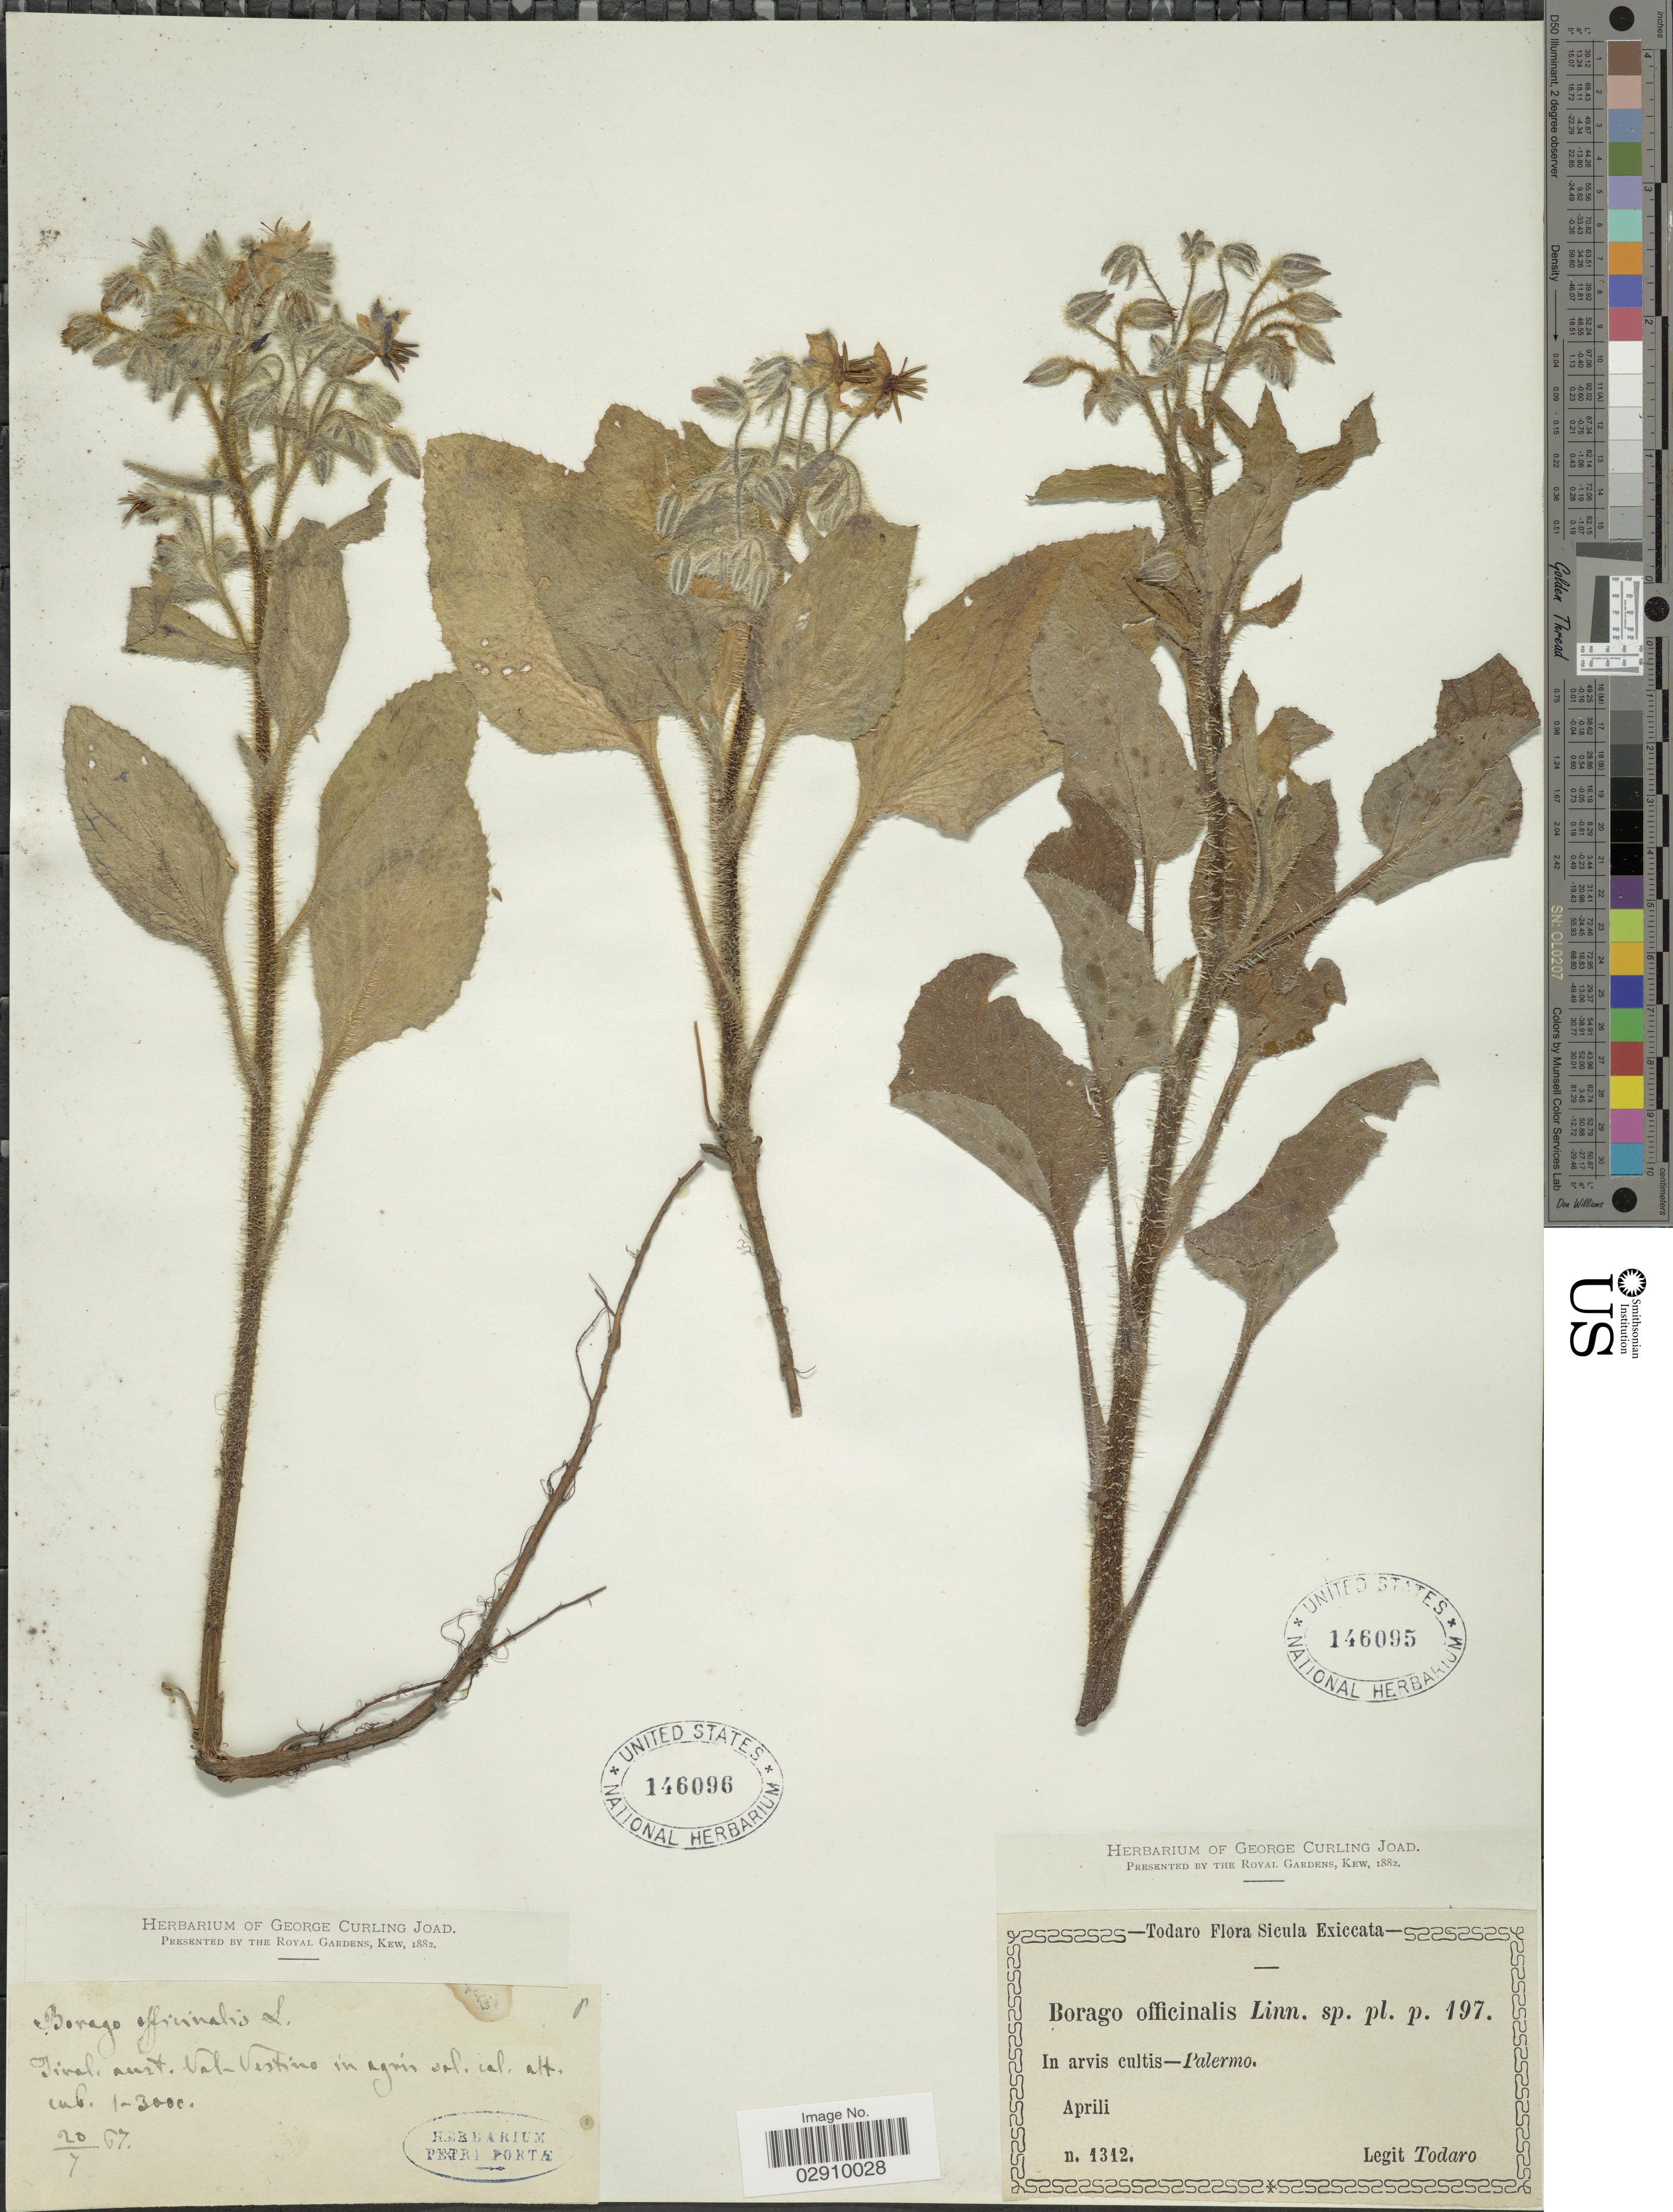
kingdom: Plantae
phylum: Tracheophyta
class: Magnoliopsida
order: Boraginales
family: Boraginaceae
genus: Borago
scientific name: Borago officinalis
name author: L.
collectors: Todaro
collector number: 1312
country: Italy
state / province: Siciliana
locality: In arvis cultis, Palermo.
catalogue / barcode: US 146095